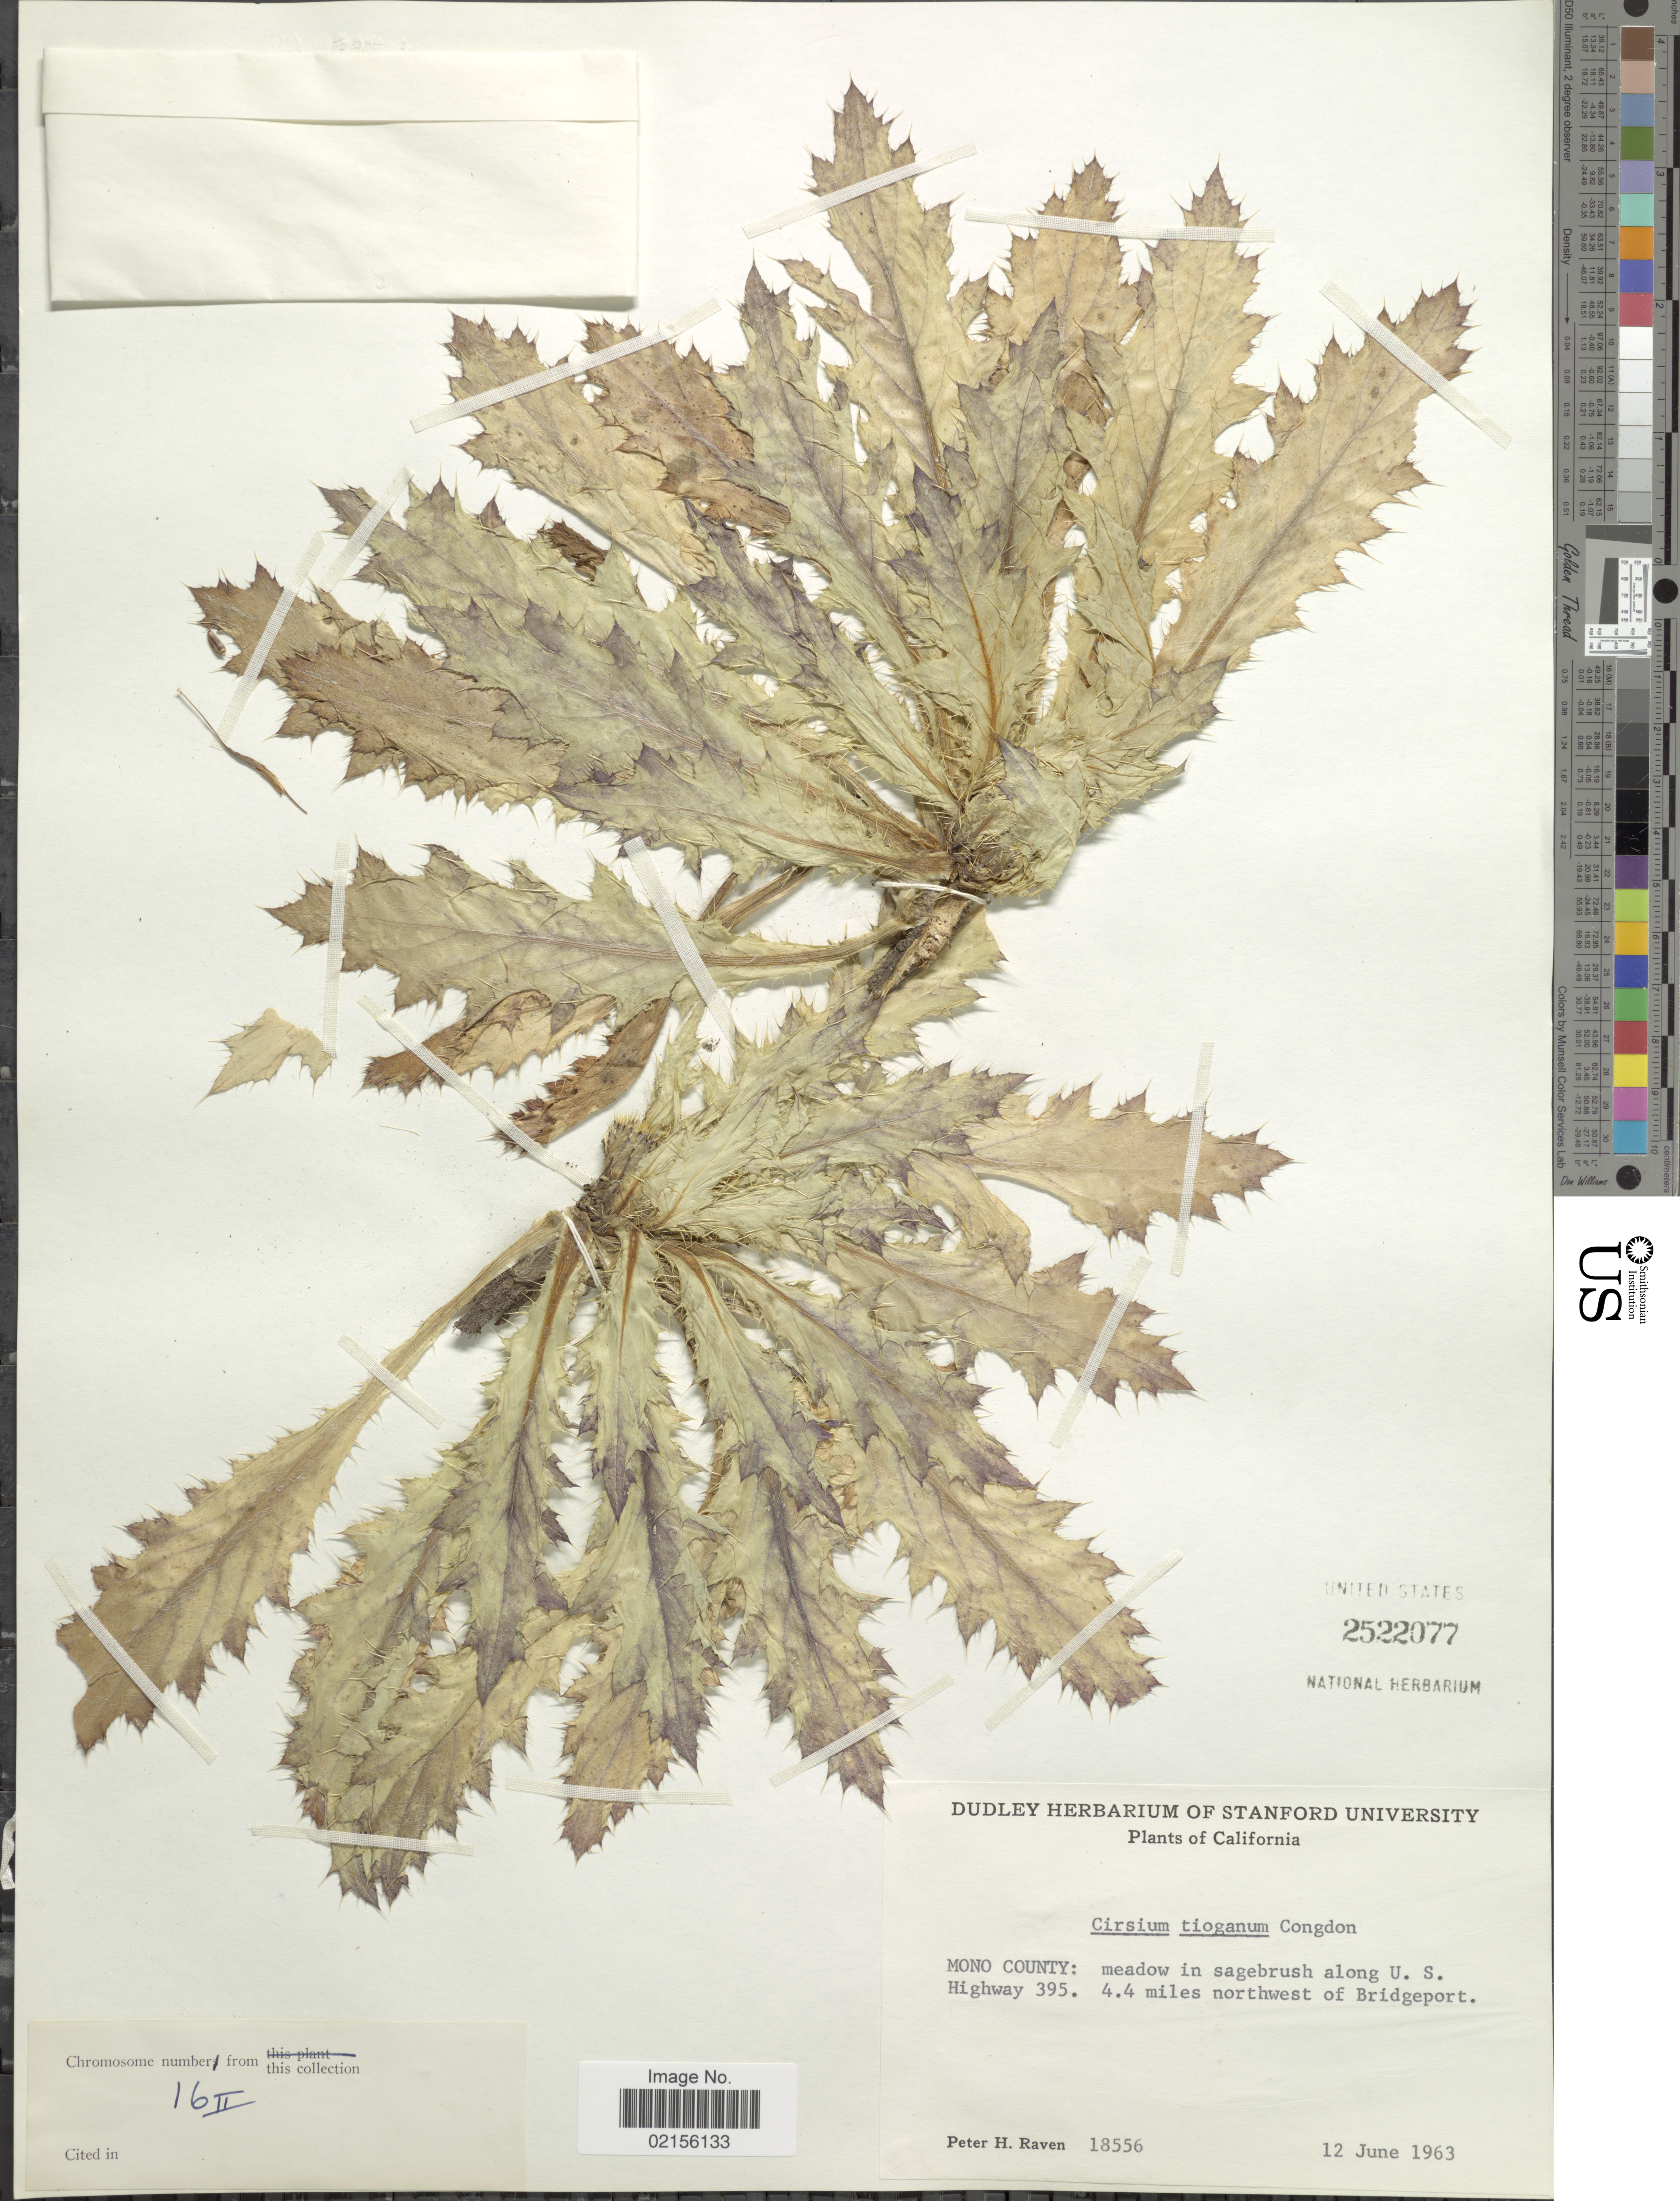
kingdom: Plantae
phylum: Tracheophyta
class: Magnoliopsida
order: Asterales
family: Asteraceae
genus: Cirsium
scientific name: Cirsium scariosum var. americanum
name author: (A. Gray) D.J. Keil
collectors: P. Raven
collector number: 18556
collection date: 1963-06-12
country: United States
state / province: California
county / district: Mono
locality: Mono County: meadow in sagebrush along U.S. Highway 395. 4.4 miles northwest of Bridgeport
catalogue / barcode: US 2522077